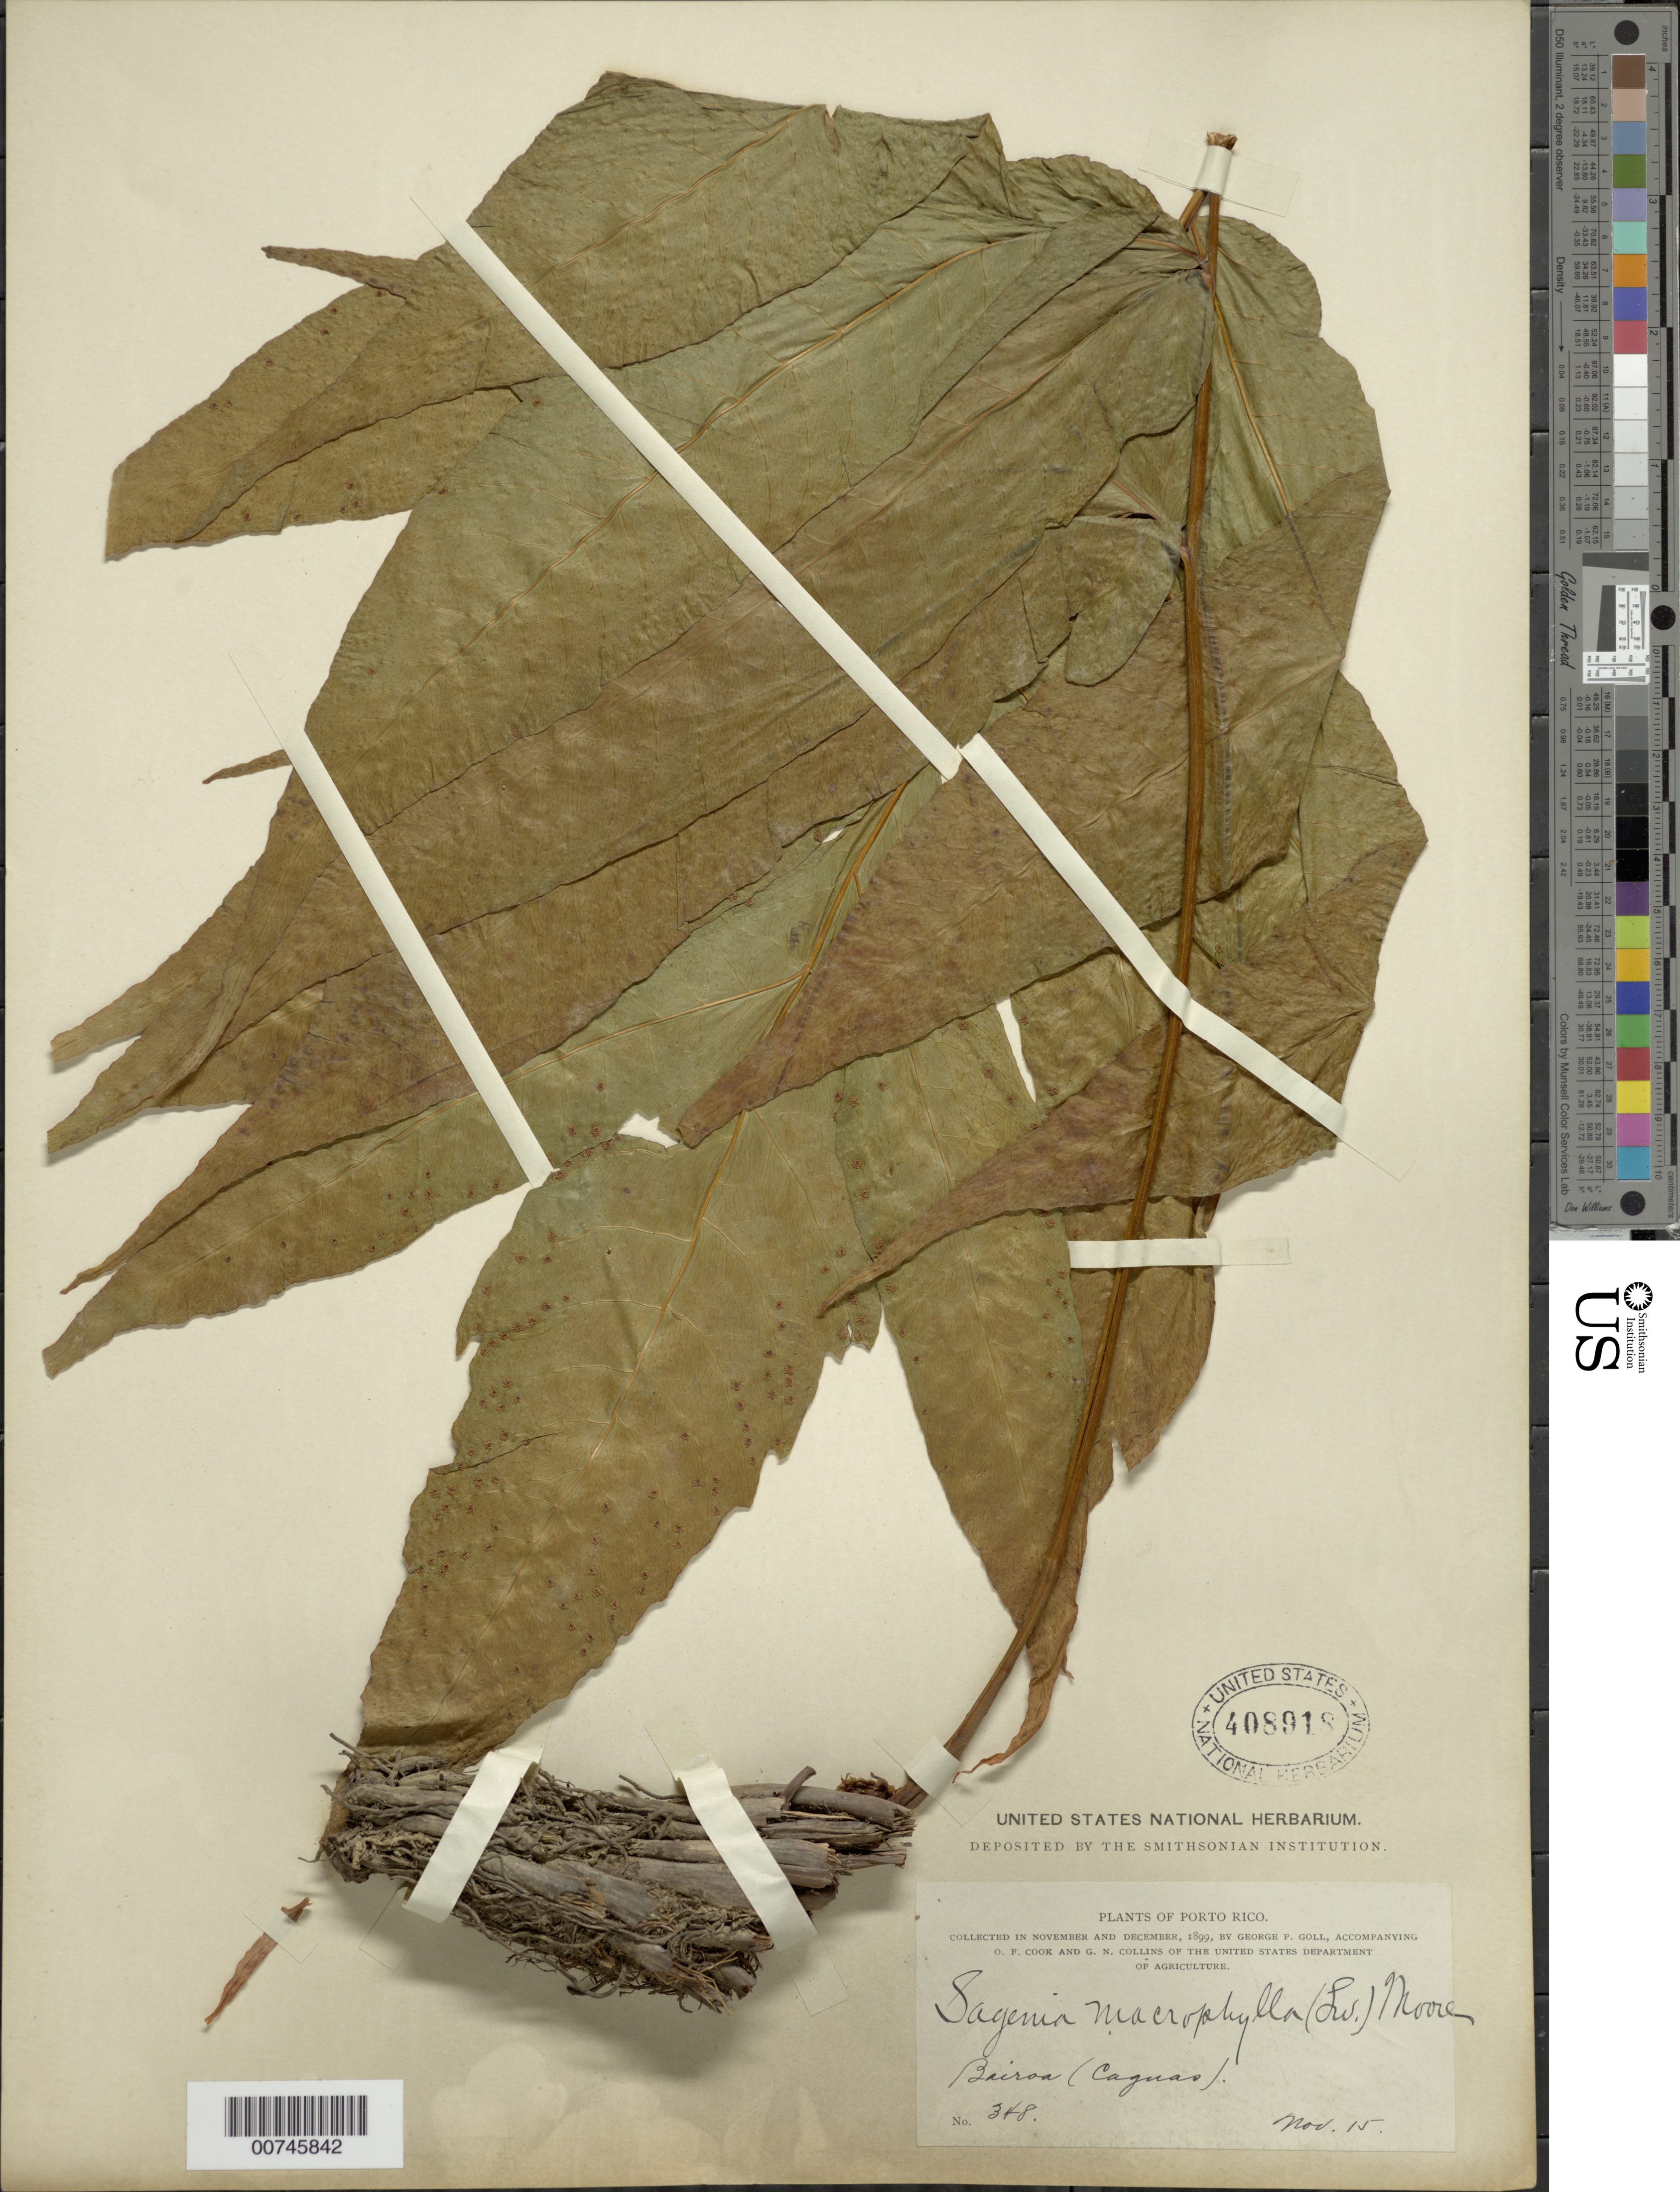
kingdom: Plantae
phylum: Tracheophyta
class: Polypodiopsida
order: Polypodiales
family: Tectariaceae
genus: Tectaria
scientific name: Tectaria incisa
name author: Cav.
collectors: G. Goll, O. F. Cook & G. N. Collins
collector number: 348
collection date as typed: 15 Nov 1899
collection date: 1899-11-15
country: Puerto Rico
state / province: Caguas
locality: Bairoa (Caguas)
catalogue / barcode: US 408918